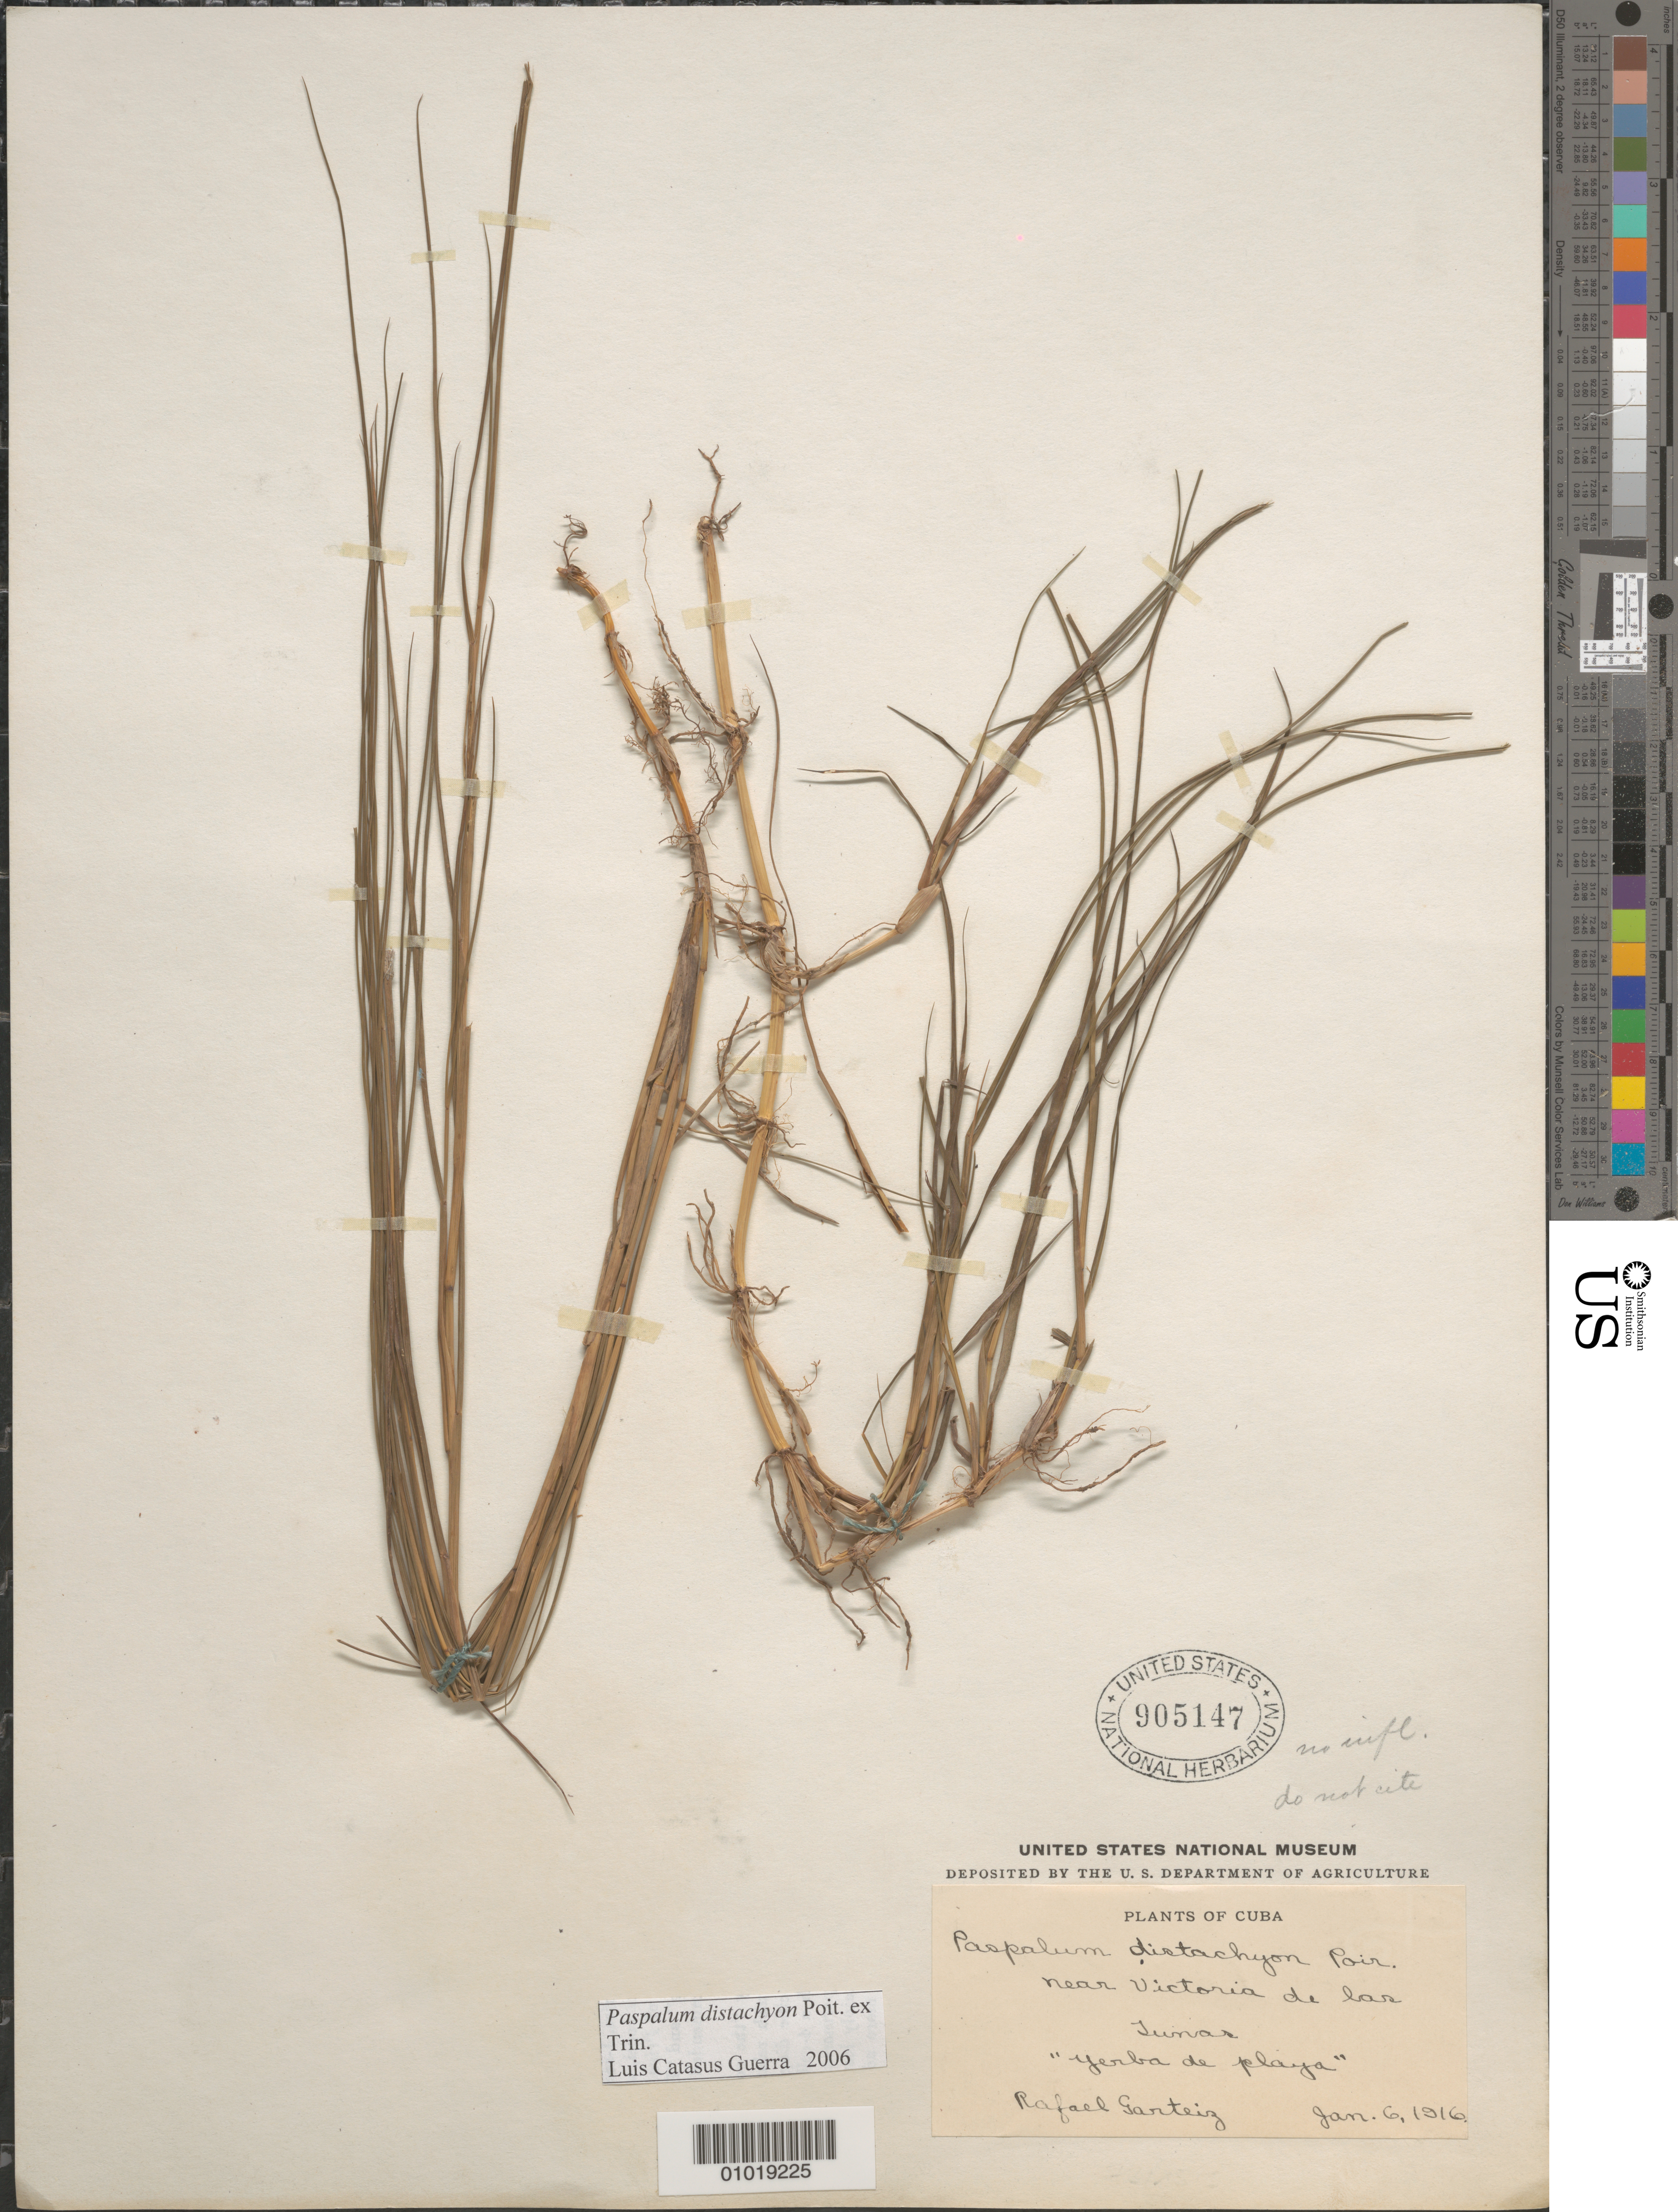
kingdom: Plantae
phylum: Tracheophyta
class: Liliopsida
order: Poales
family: Poaceae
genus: Paspalum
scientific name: Paspalum distachyon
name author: Poiteau ex Trin.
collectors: R. Garteiz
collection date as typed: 06 Jan 1916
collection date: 1916-01-06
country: Cuba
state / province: Las Tunas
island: Cuba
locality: Near Victoria de las Tunas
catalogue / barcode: US 905147